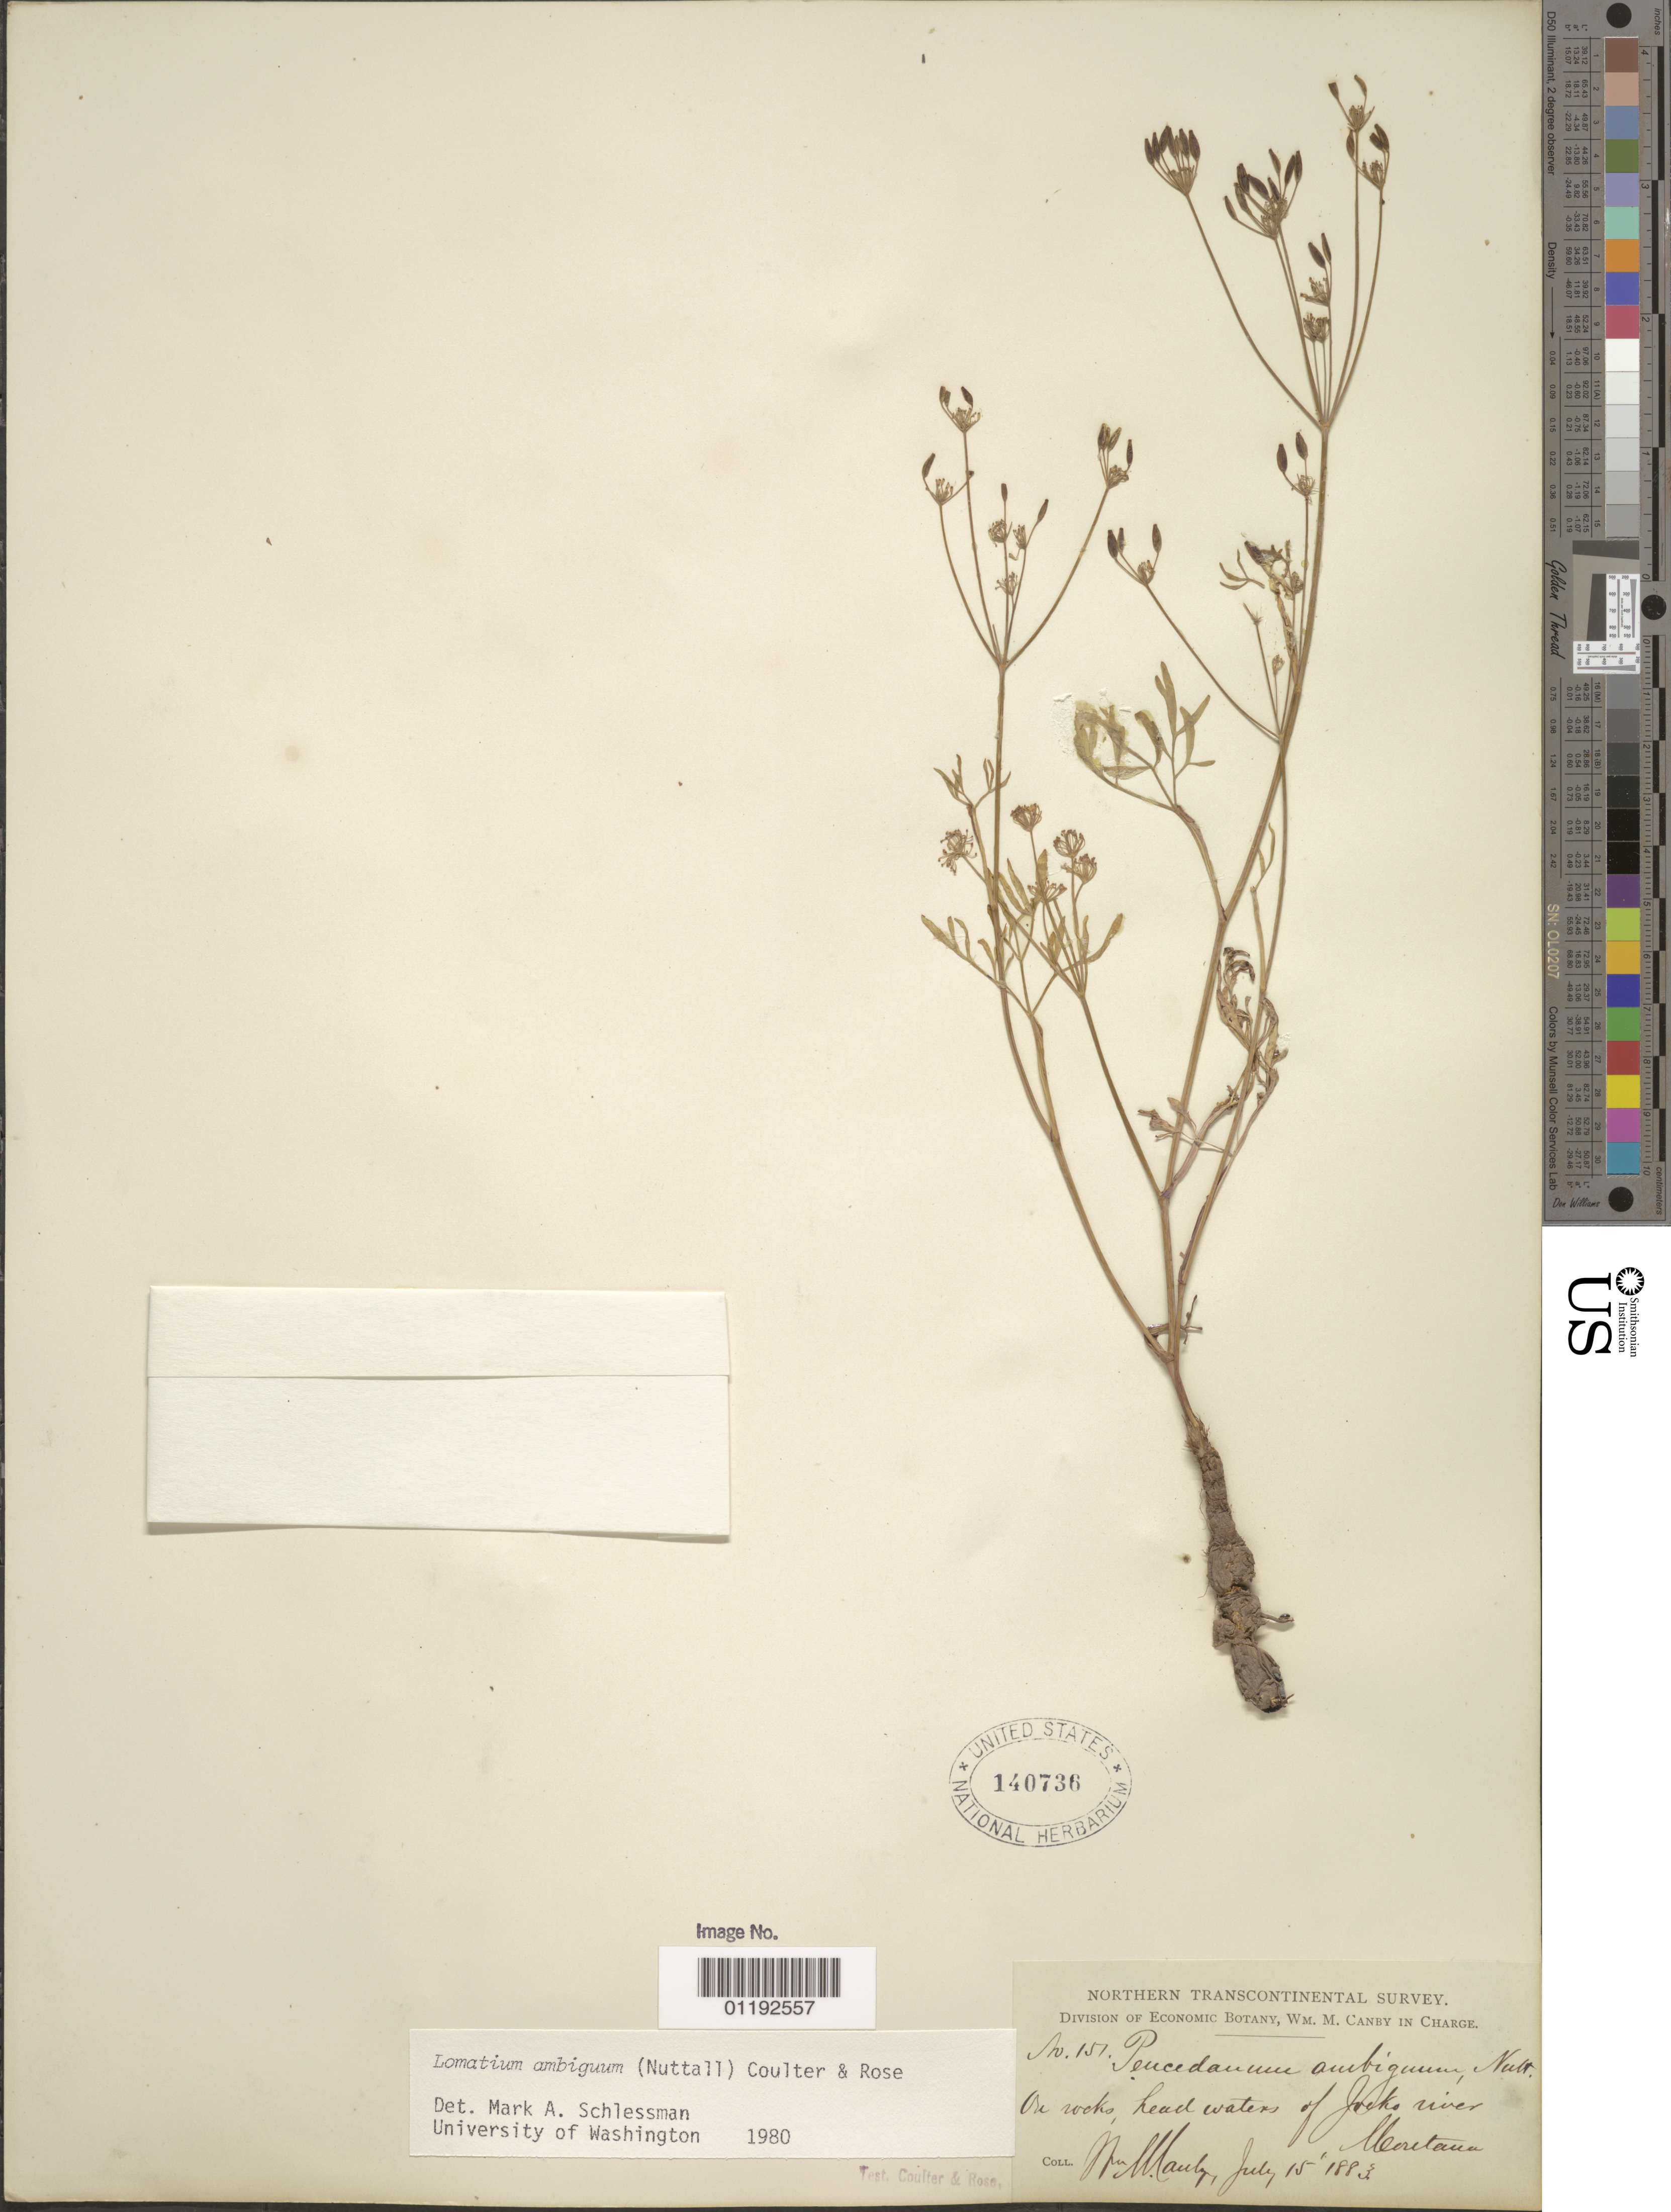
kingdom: Plantae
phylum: Tracheophyta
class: Magnoliopsida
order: Apiales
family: Apiaceae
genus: Lomatium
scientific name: Lomatium ambiguum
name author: (Nutt.) Coult. & Rose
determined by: Schlessman, M. A.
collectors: W. M. Canby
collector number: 151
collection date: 1883-07-15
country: United States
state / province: Montana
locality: headwaters of Jocko River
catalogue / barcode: US 140736